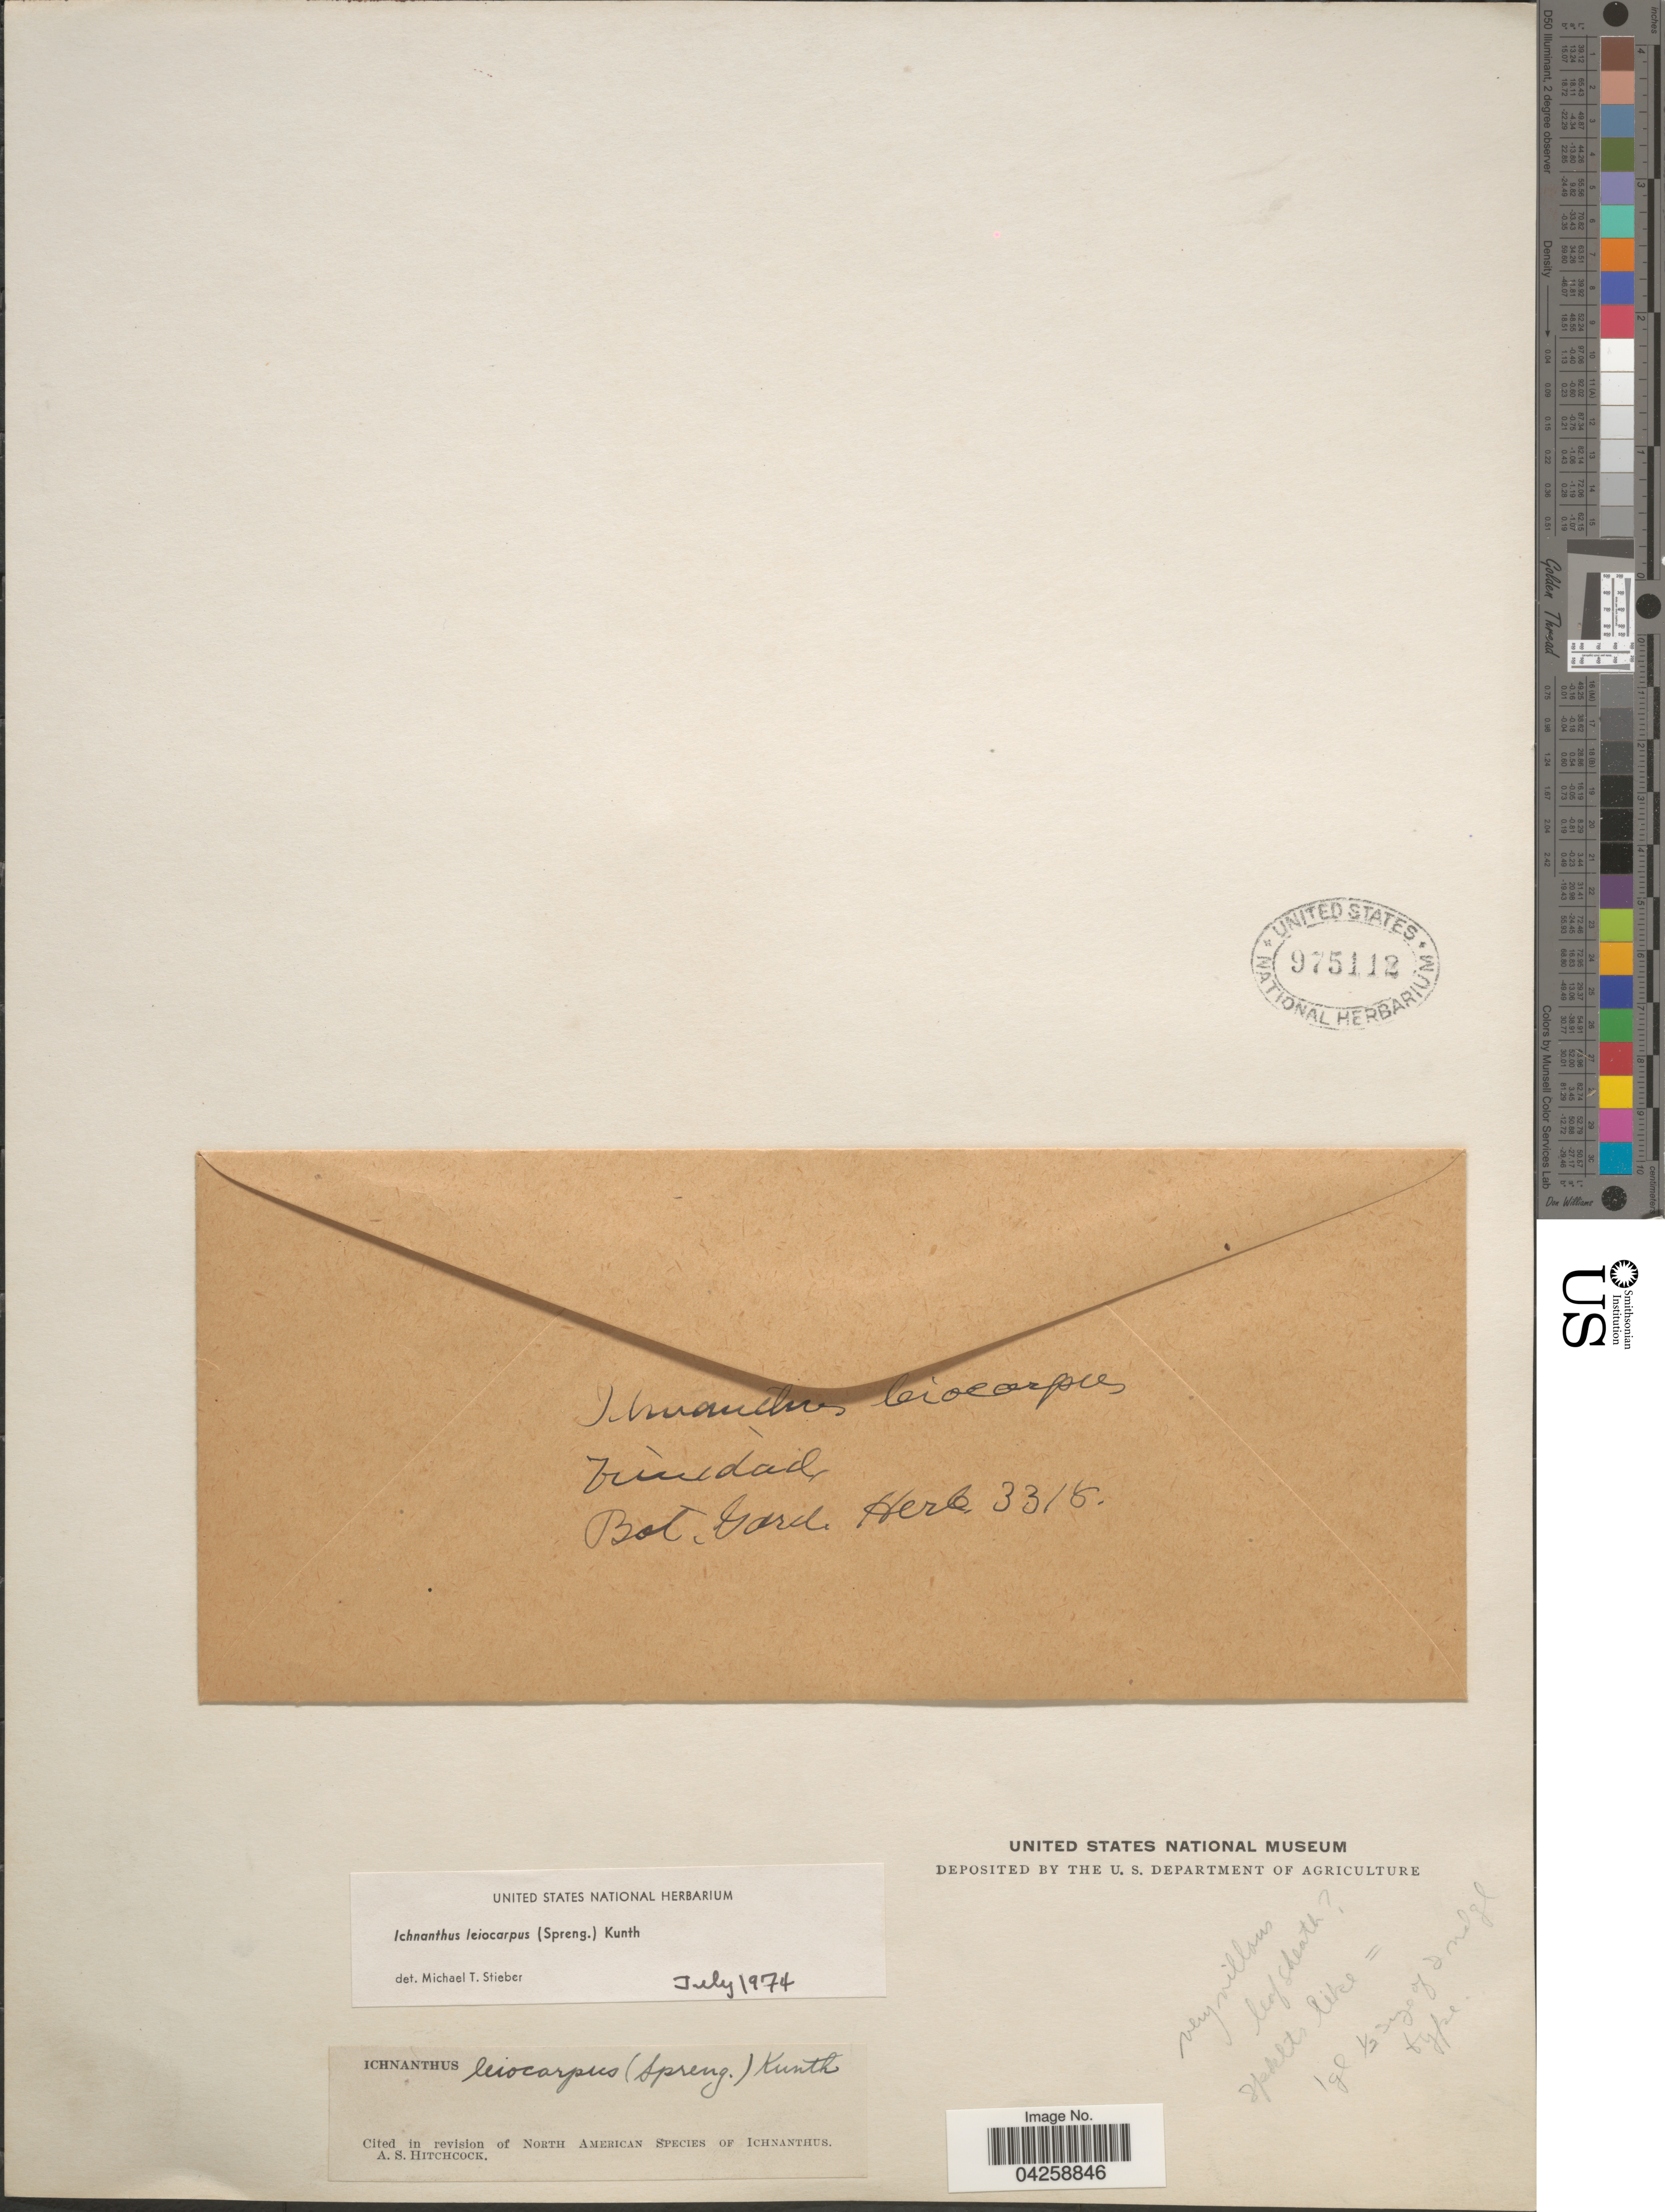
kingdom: Plantae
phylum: Tracheophyta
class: Liliopsida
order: Poales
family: Poaceae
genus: Ichnanthus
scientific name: Ichnanthus leiocarpus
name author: (Spreng.) Kunth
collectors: ex herb. Bot. Gard.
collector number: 3318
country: Trinidad and Tobago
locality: Trinidad.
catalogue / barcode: US 975112